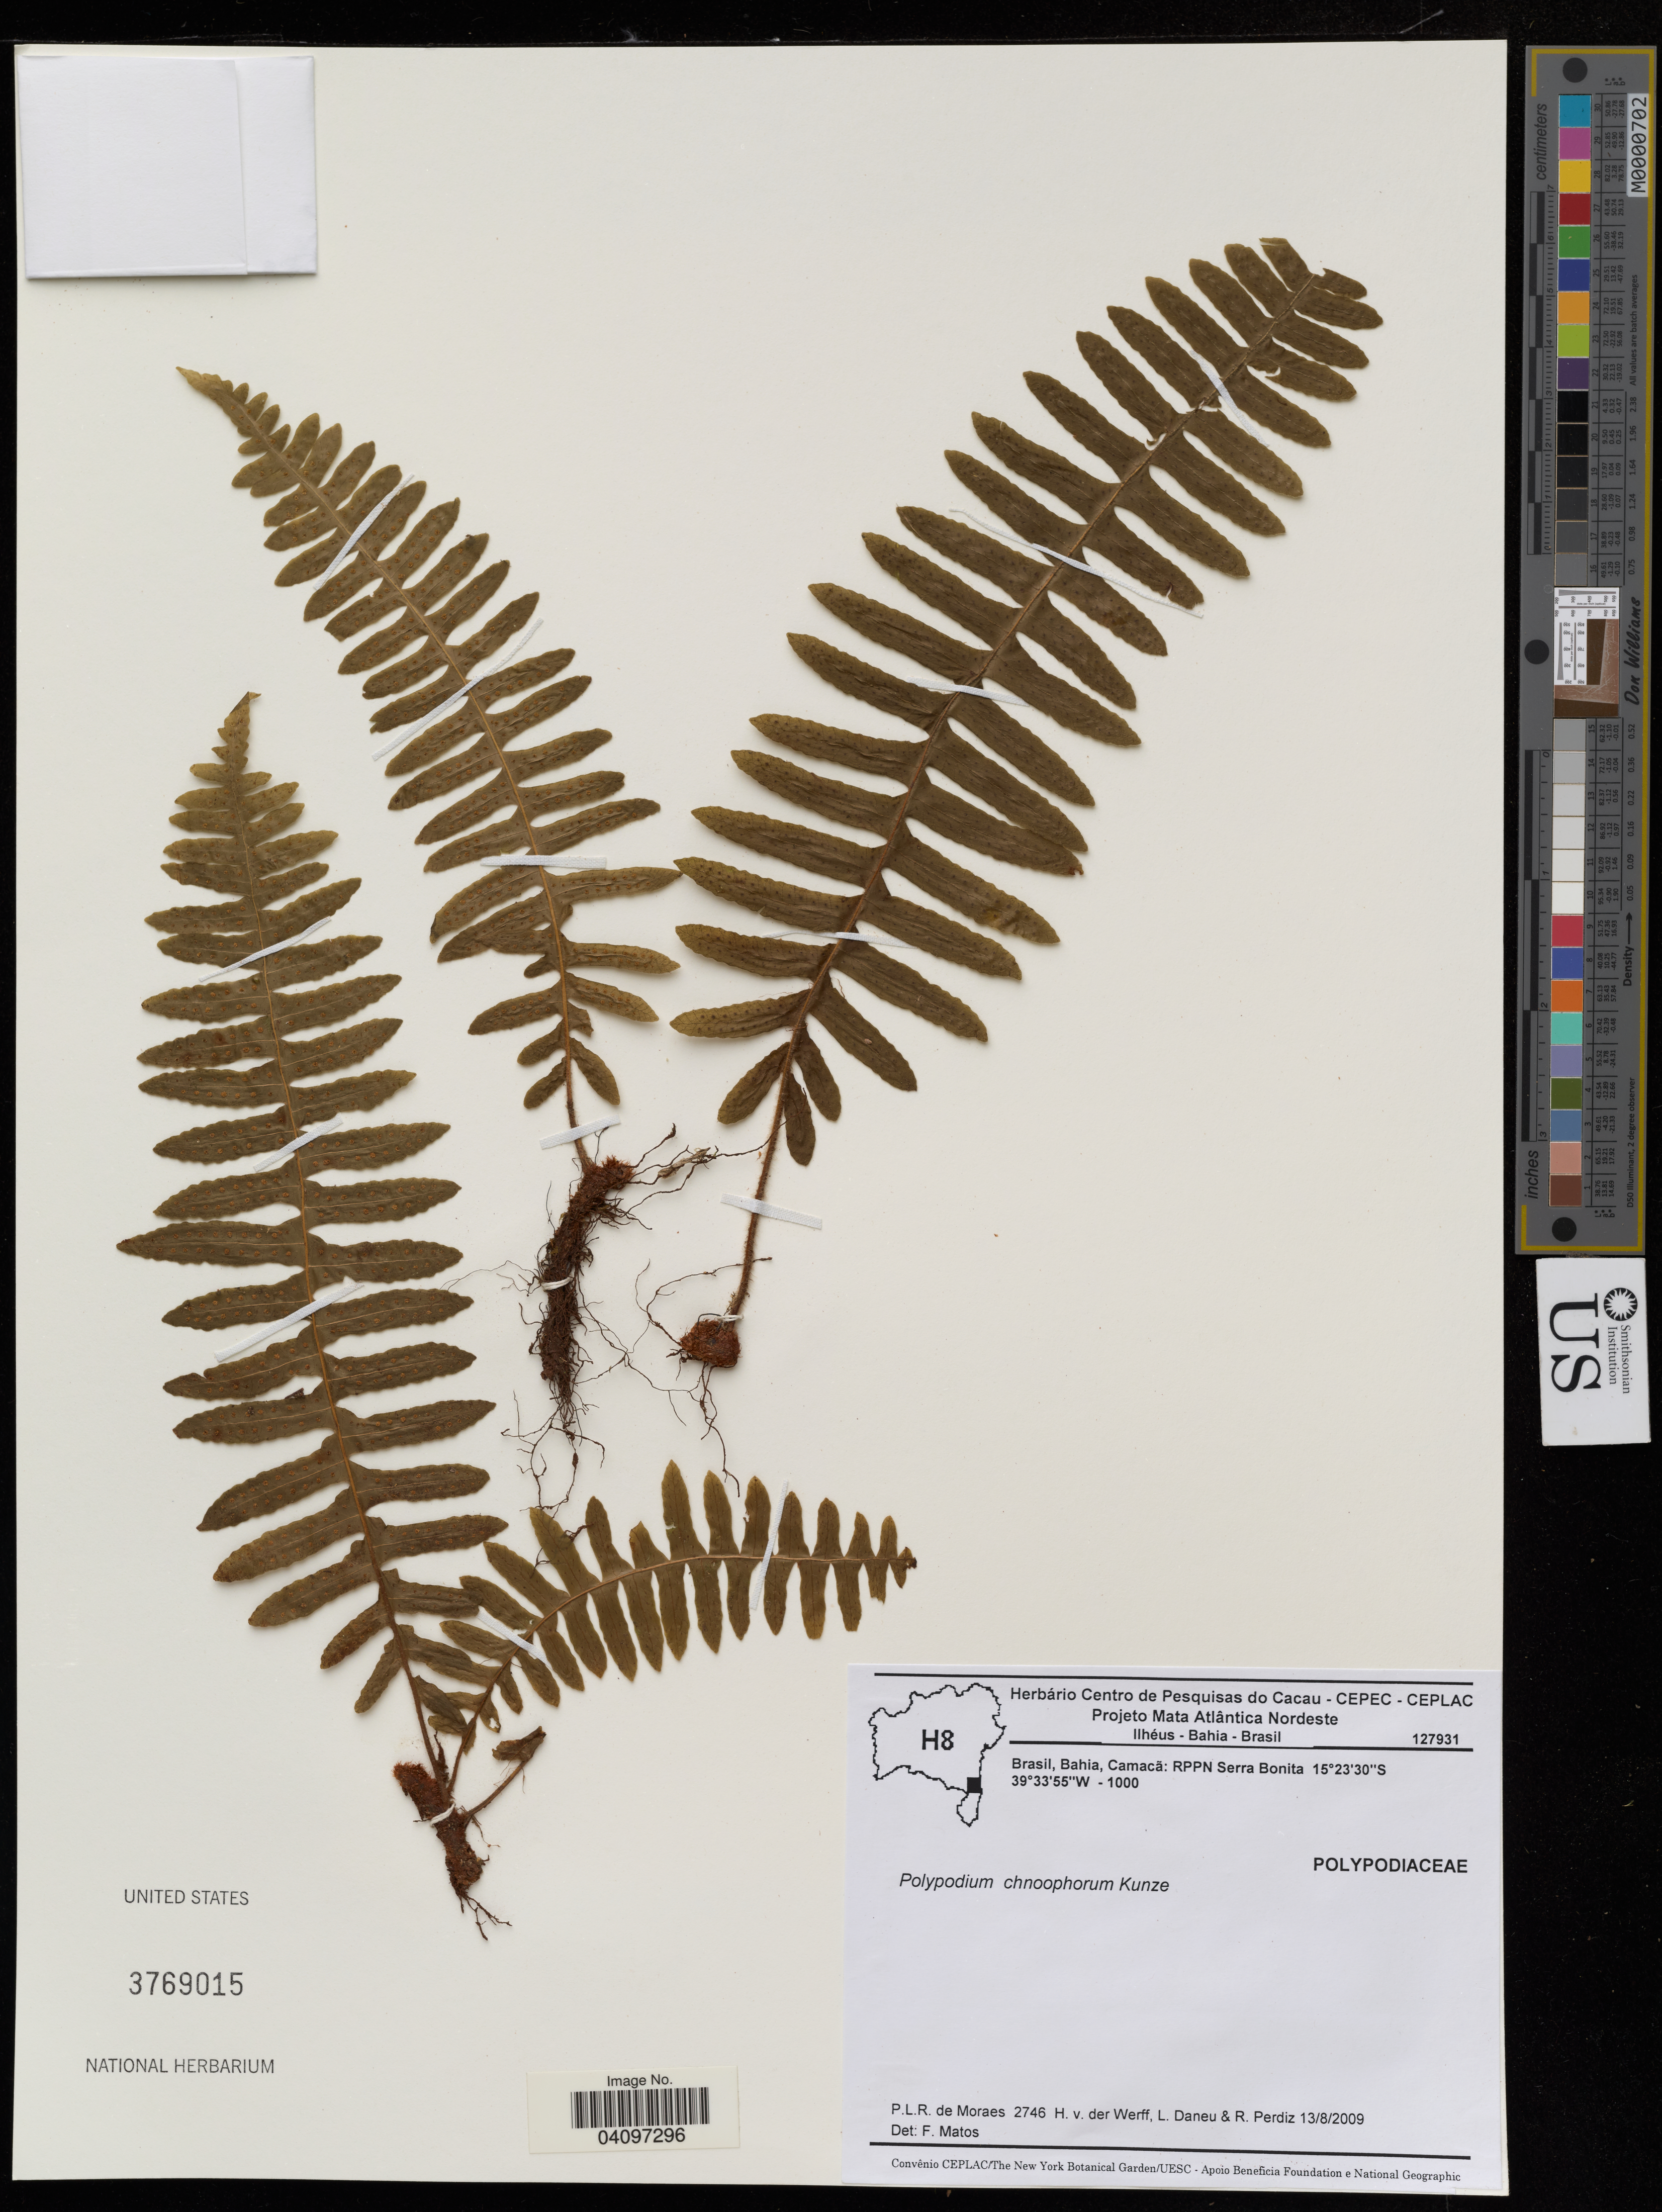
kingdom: Plantae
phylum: Tracheophyta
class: Polypodiopsida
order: Polypodiales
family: Polypodiaceae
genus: Polypodium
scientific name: Polypodium chnoophorum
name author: Kunze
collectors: P. Moraes, H. van der Werff, L. Daneu & R. Perdiz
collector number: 2746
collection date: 2009-08-13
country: Brazil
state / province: Bahia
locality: Brasil, Bahia, Camacã: RPPN Serra Bonita.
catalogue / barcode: US 3769015